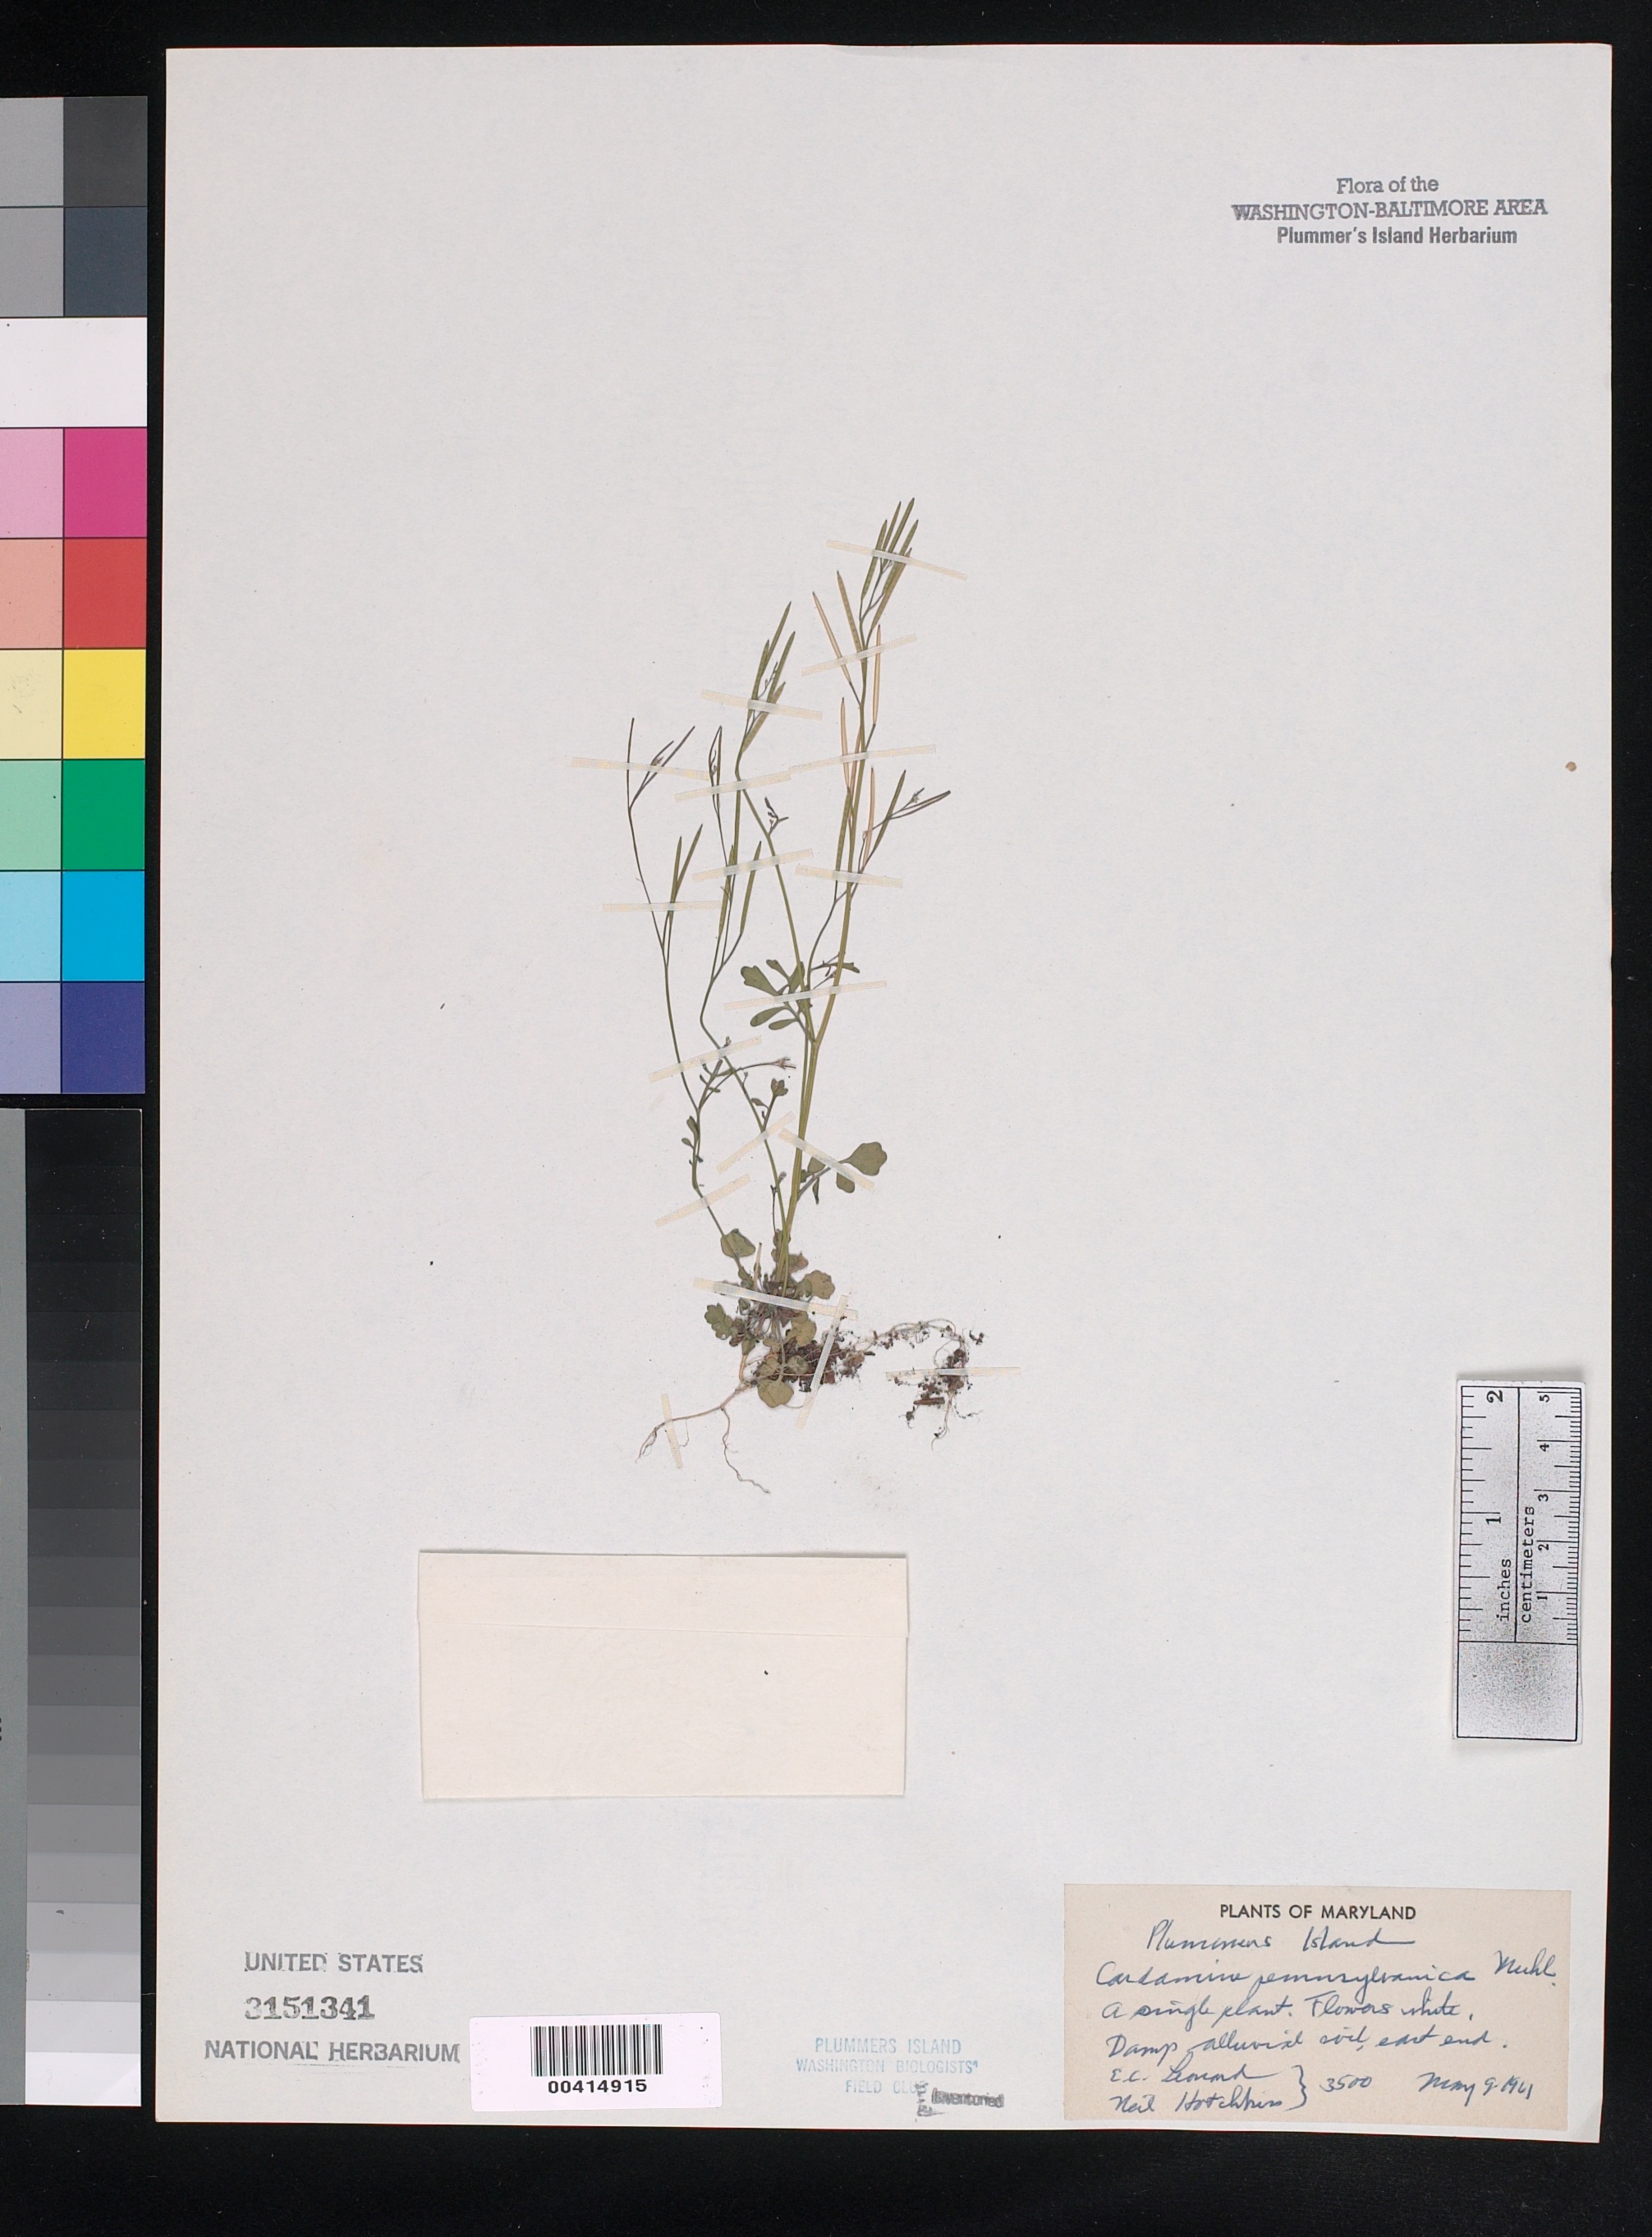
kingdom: Plantae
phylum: Tracheophyta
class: Magnoliopsida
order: Brassicales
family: Brassicaceae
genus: Cardamine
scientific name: Cardamine pensylvanica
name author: Muhl. ex Willd.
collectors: E. C. Leonard & N. Hotchkiss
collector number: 3500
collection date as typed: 09 May 1961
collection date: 1961-05-09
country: United States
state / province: Maryland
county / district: Montgomery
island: Plummers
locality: Plummer's Island; east end C. & O. Canal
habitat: Damp, alluvial soil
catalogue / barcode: US 3151341